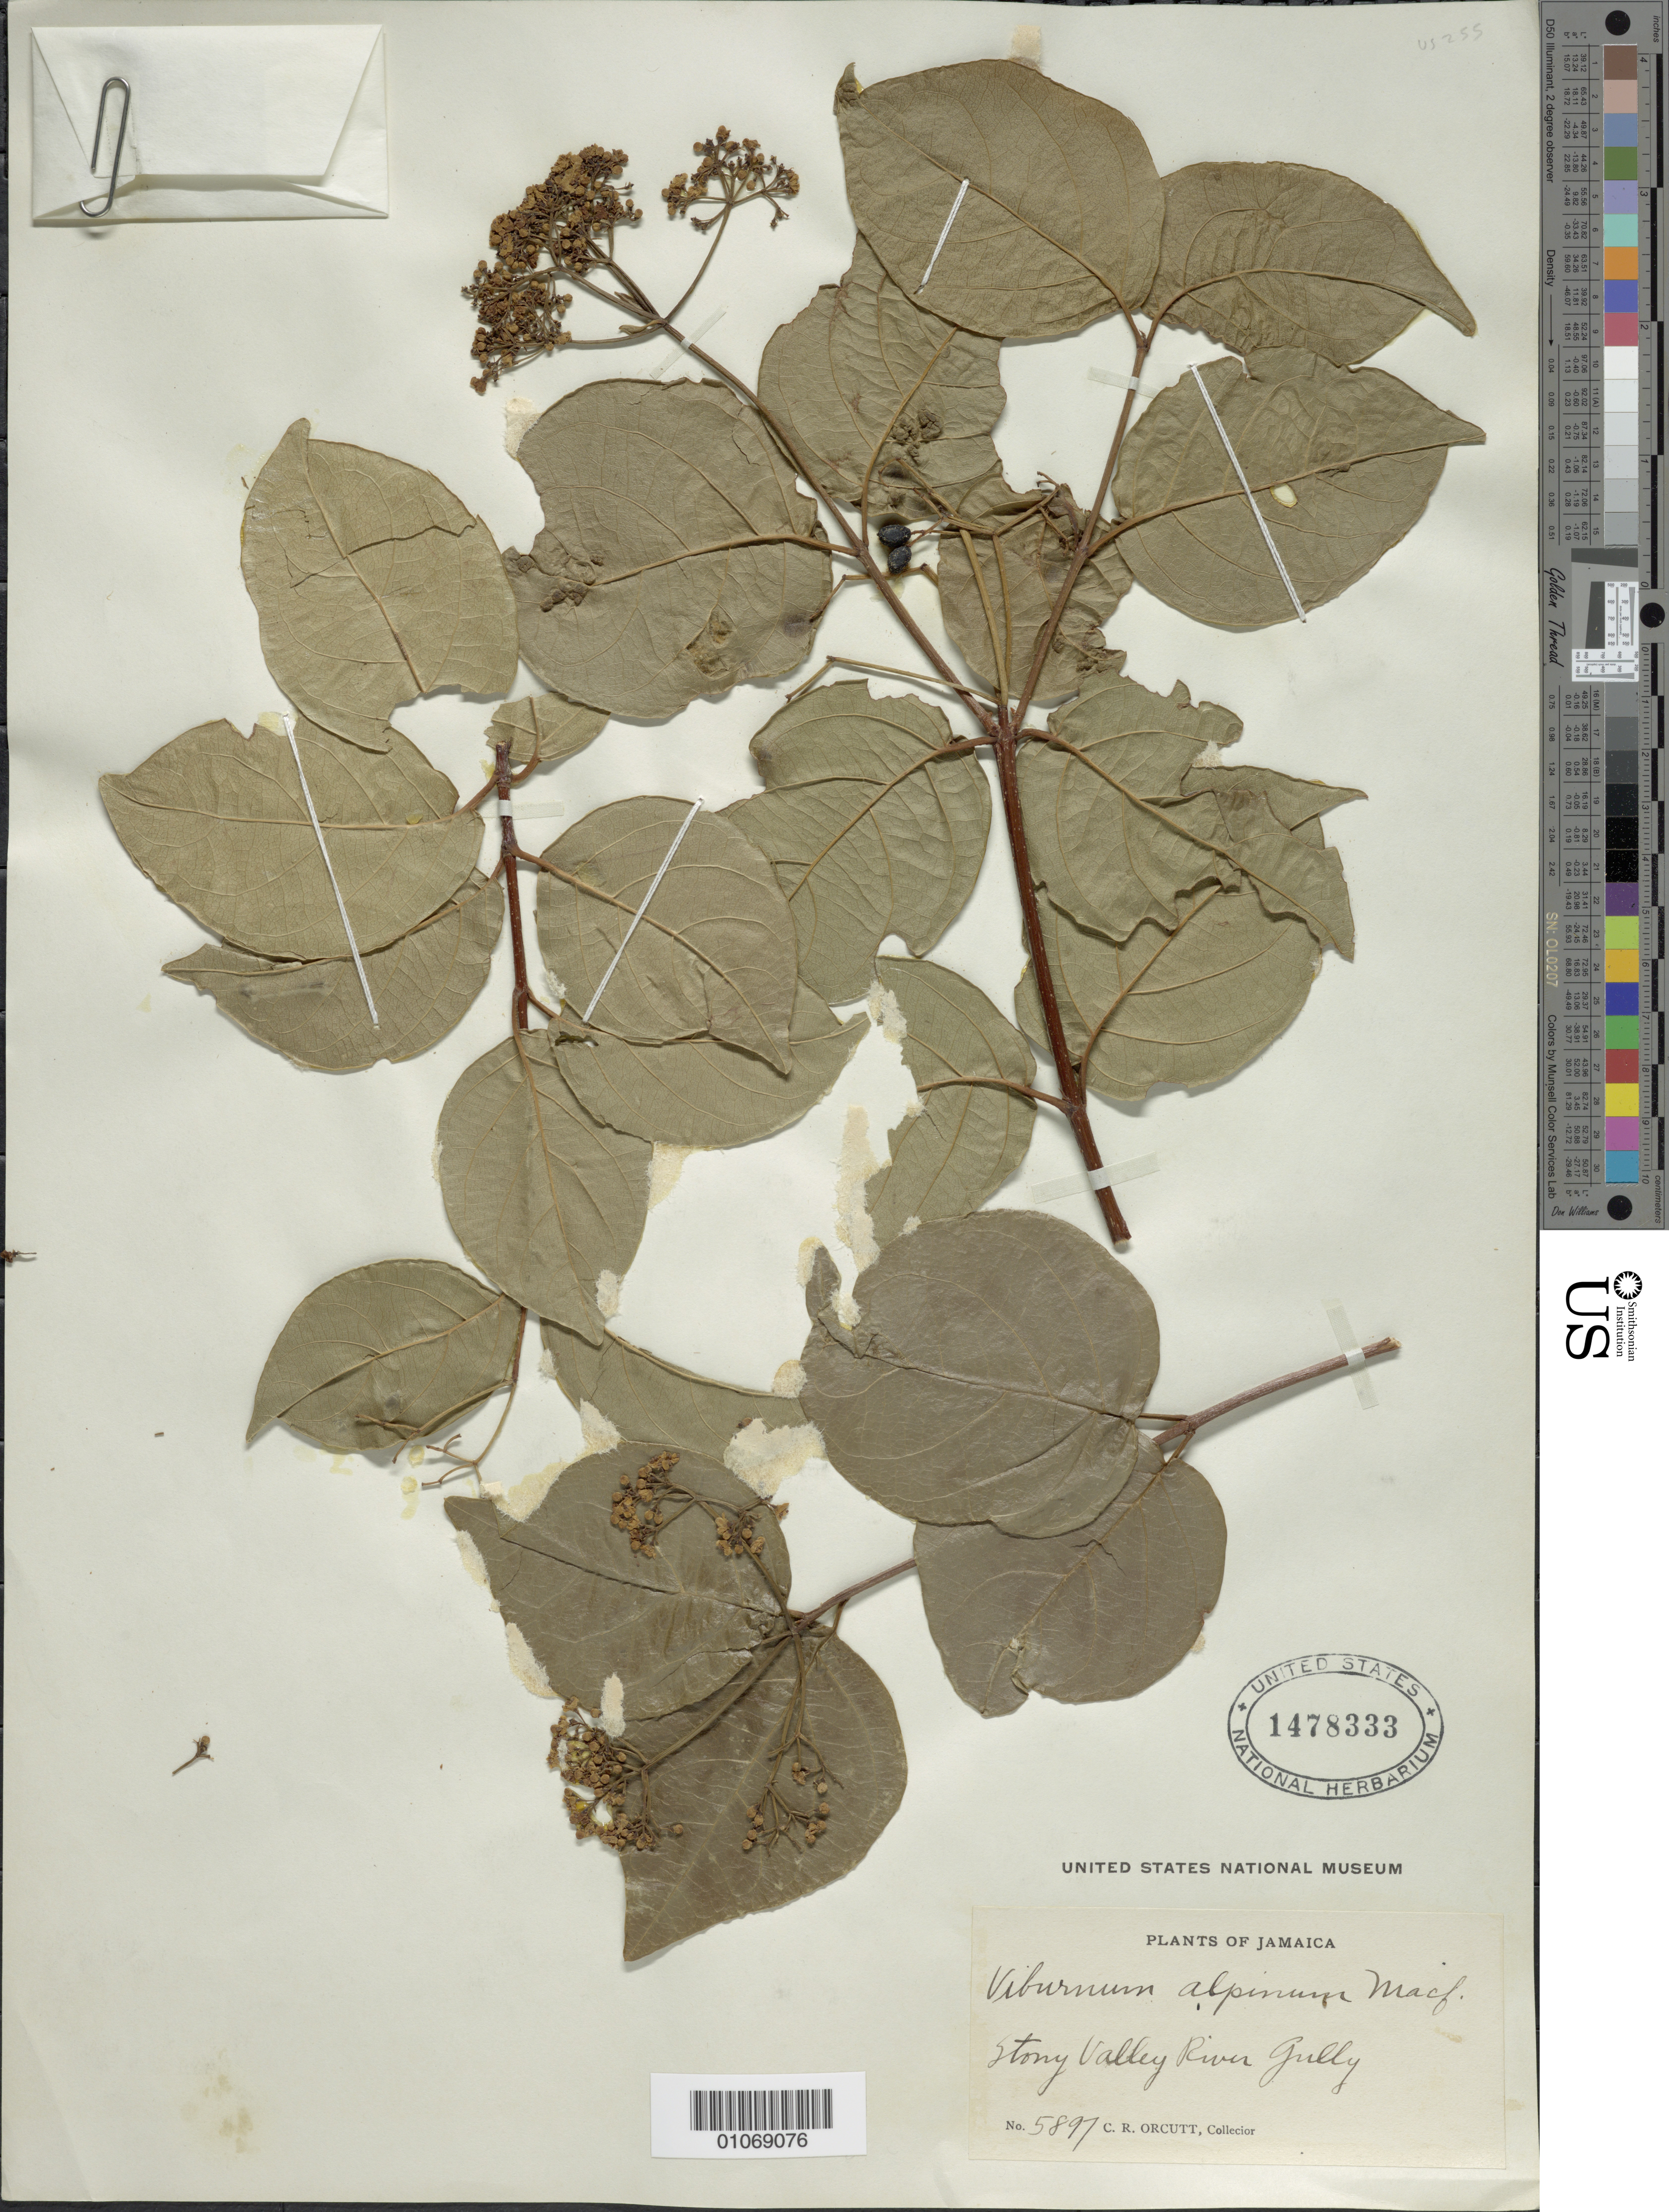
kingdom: Plantae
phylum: Tracheophyta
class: Magnoliopsida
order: Dipsacales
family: Viburnaceae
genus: Viburnum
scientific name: Viburnum alpinum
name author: Macfad. ex Britton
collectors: C. R. Orcutt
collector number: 5897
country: Jamaica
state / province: Saint Thomas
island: Jamaica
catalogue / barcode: US 1478333